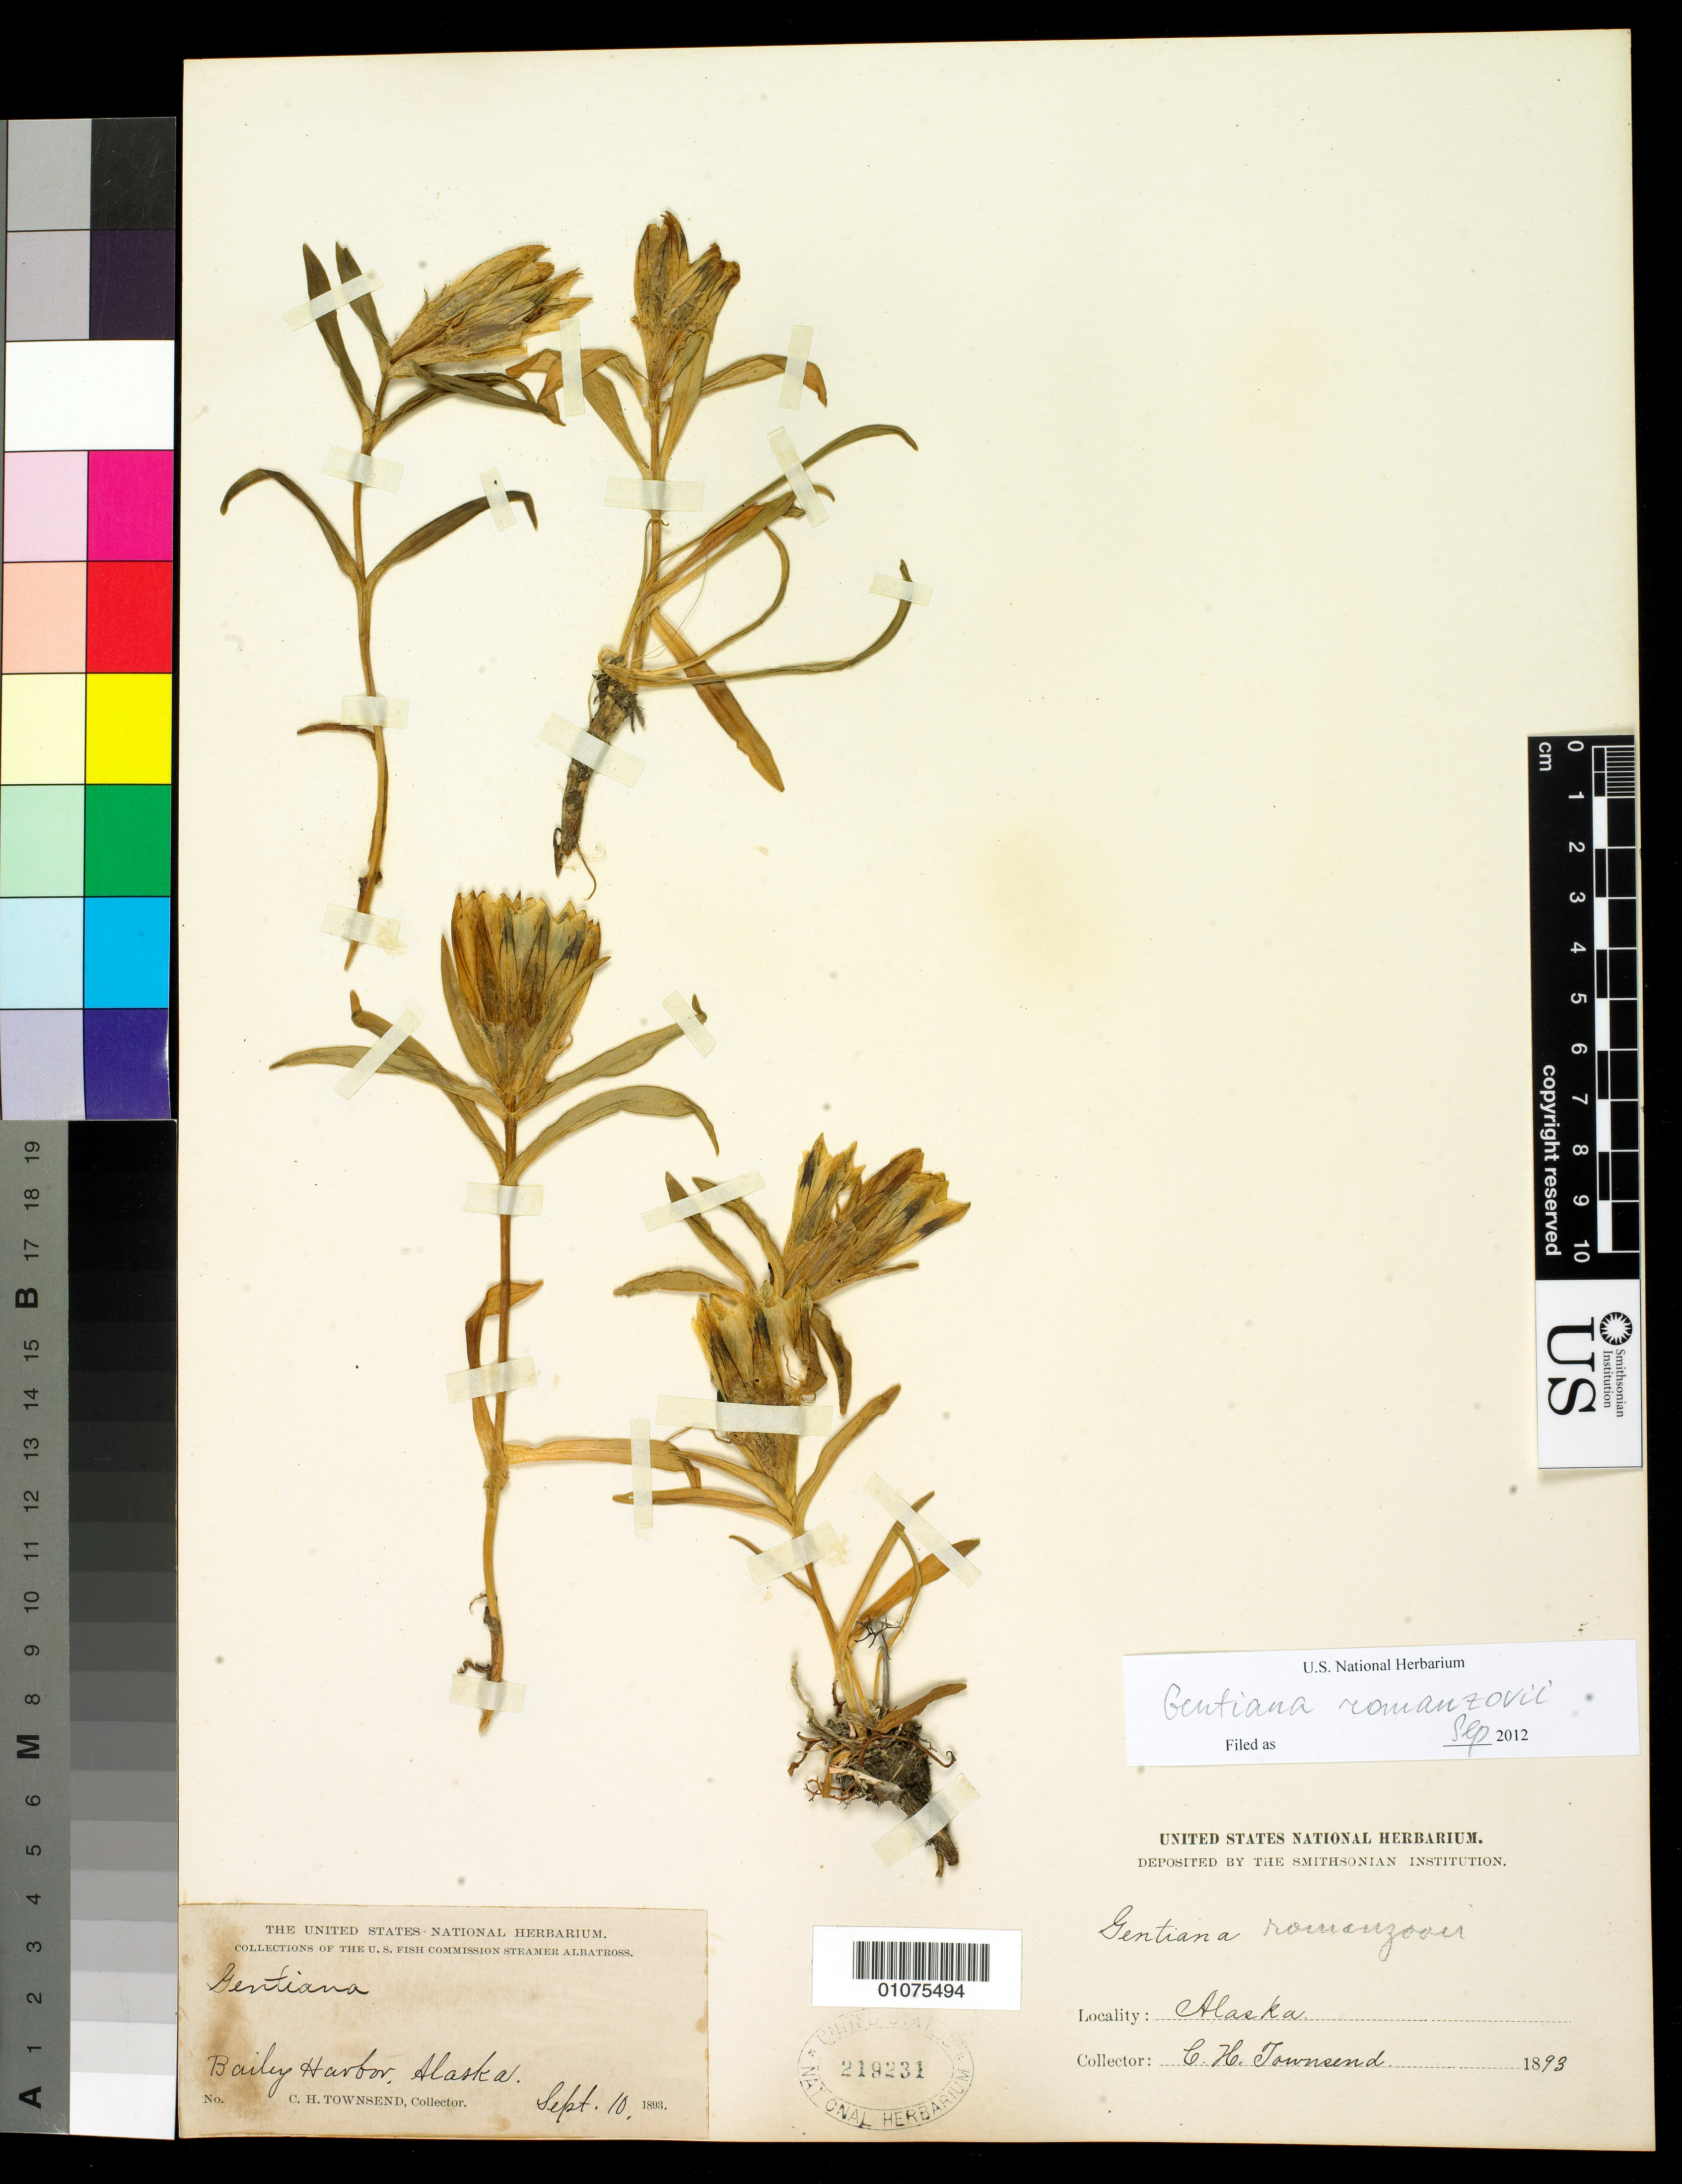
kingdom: Plantae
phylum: Tracheophyta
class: Magnoliopsida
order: Gentianales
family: Gentianaceae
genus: Gentiana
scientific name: Gentiana romanzovii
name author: Ledeb. ex Bunge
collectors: C. H. Townsend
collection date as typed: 10 Sep 1893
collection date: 1893-09-10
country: United States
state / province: Alaska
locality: Bailey Harbor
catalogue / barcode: US 219231